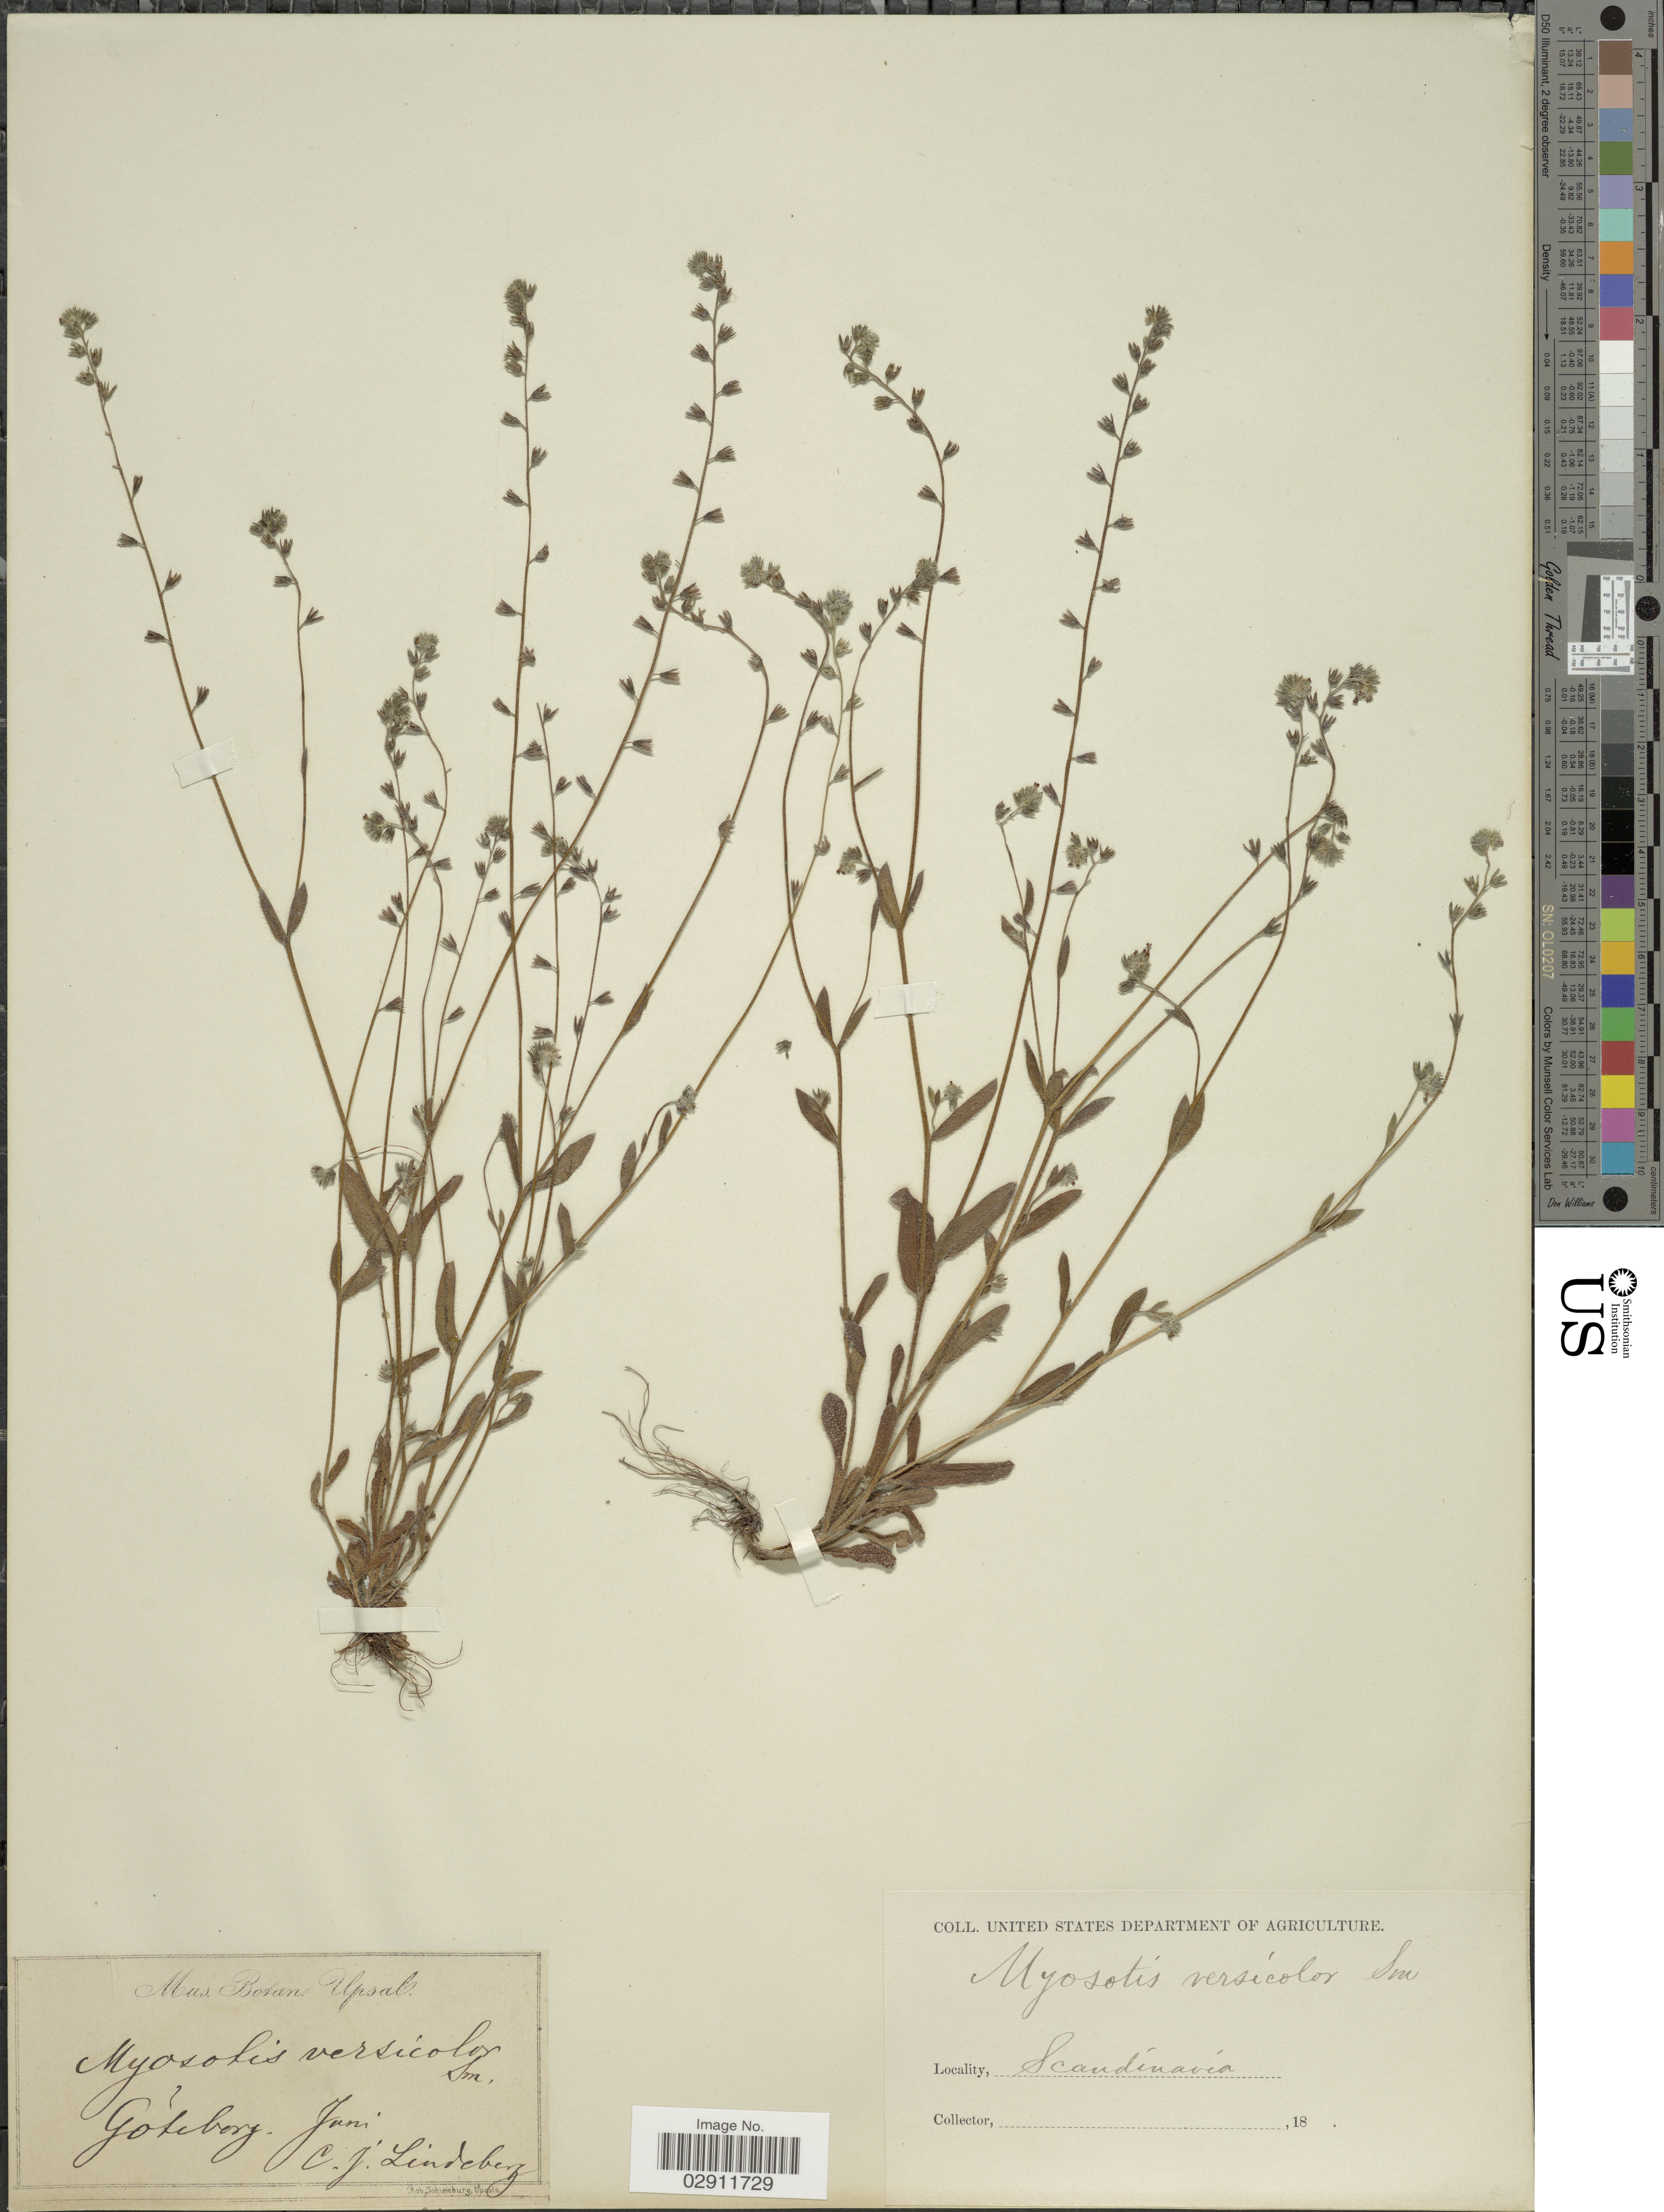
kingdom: Plantae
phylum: Tracheophyta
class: Magnoliopsida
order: Boraginales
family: Boraginaceae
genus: Myosotis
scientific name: Myosotis discolor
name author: Pers.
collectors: C. Lindeberg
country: Sweden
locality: Goteborg. Scandinavia.